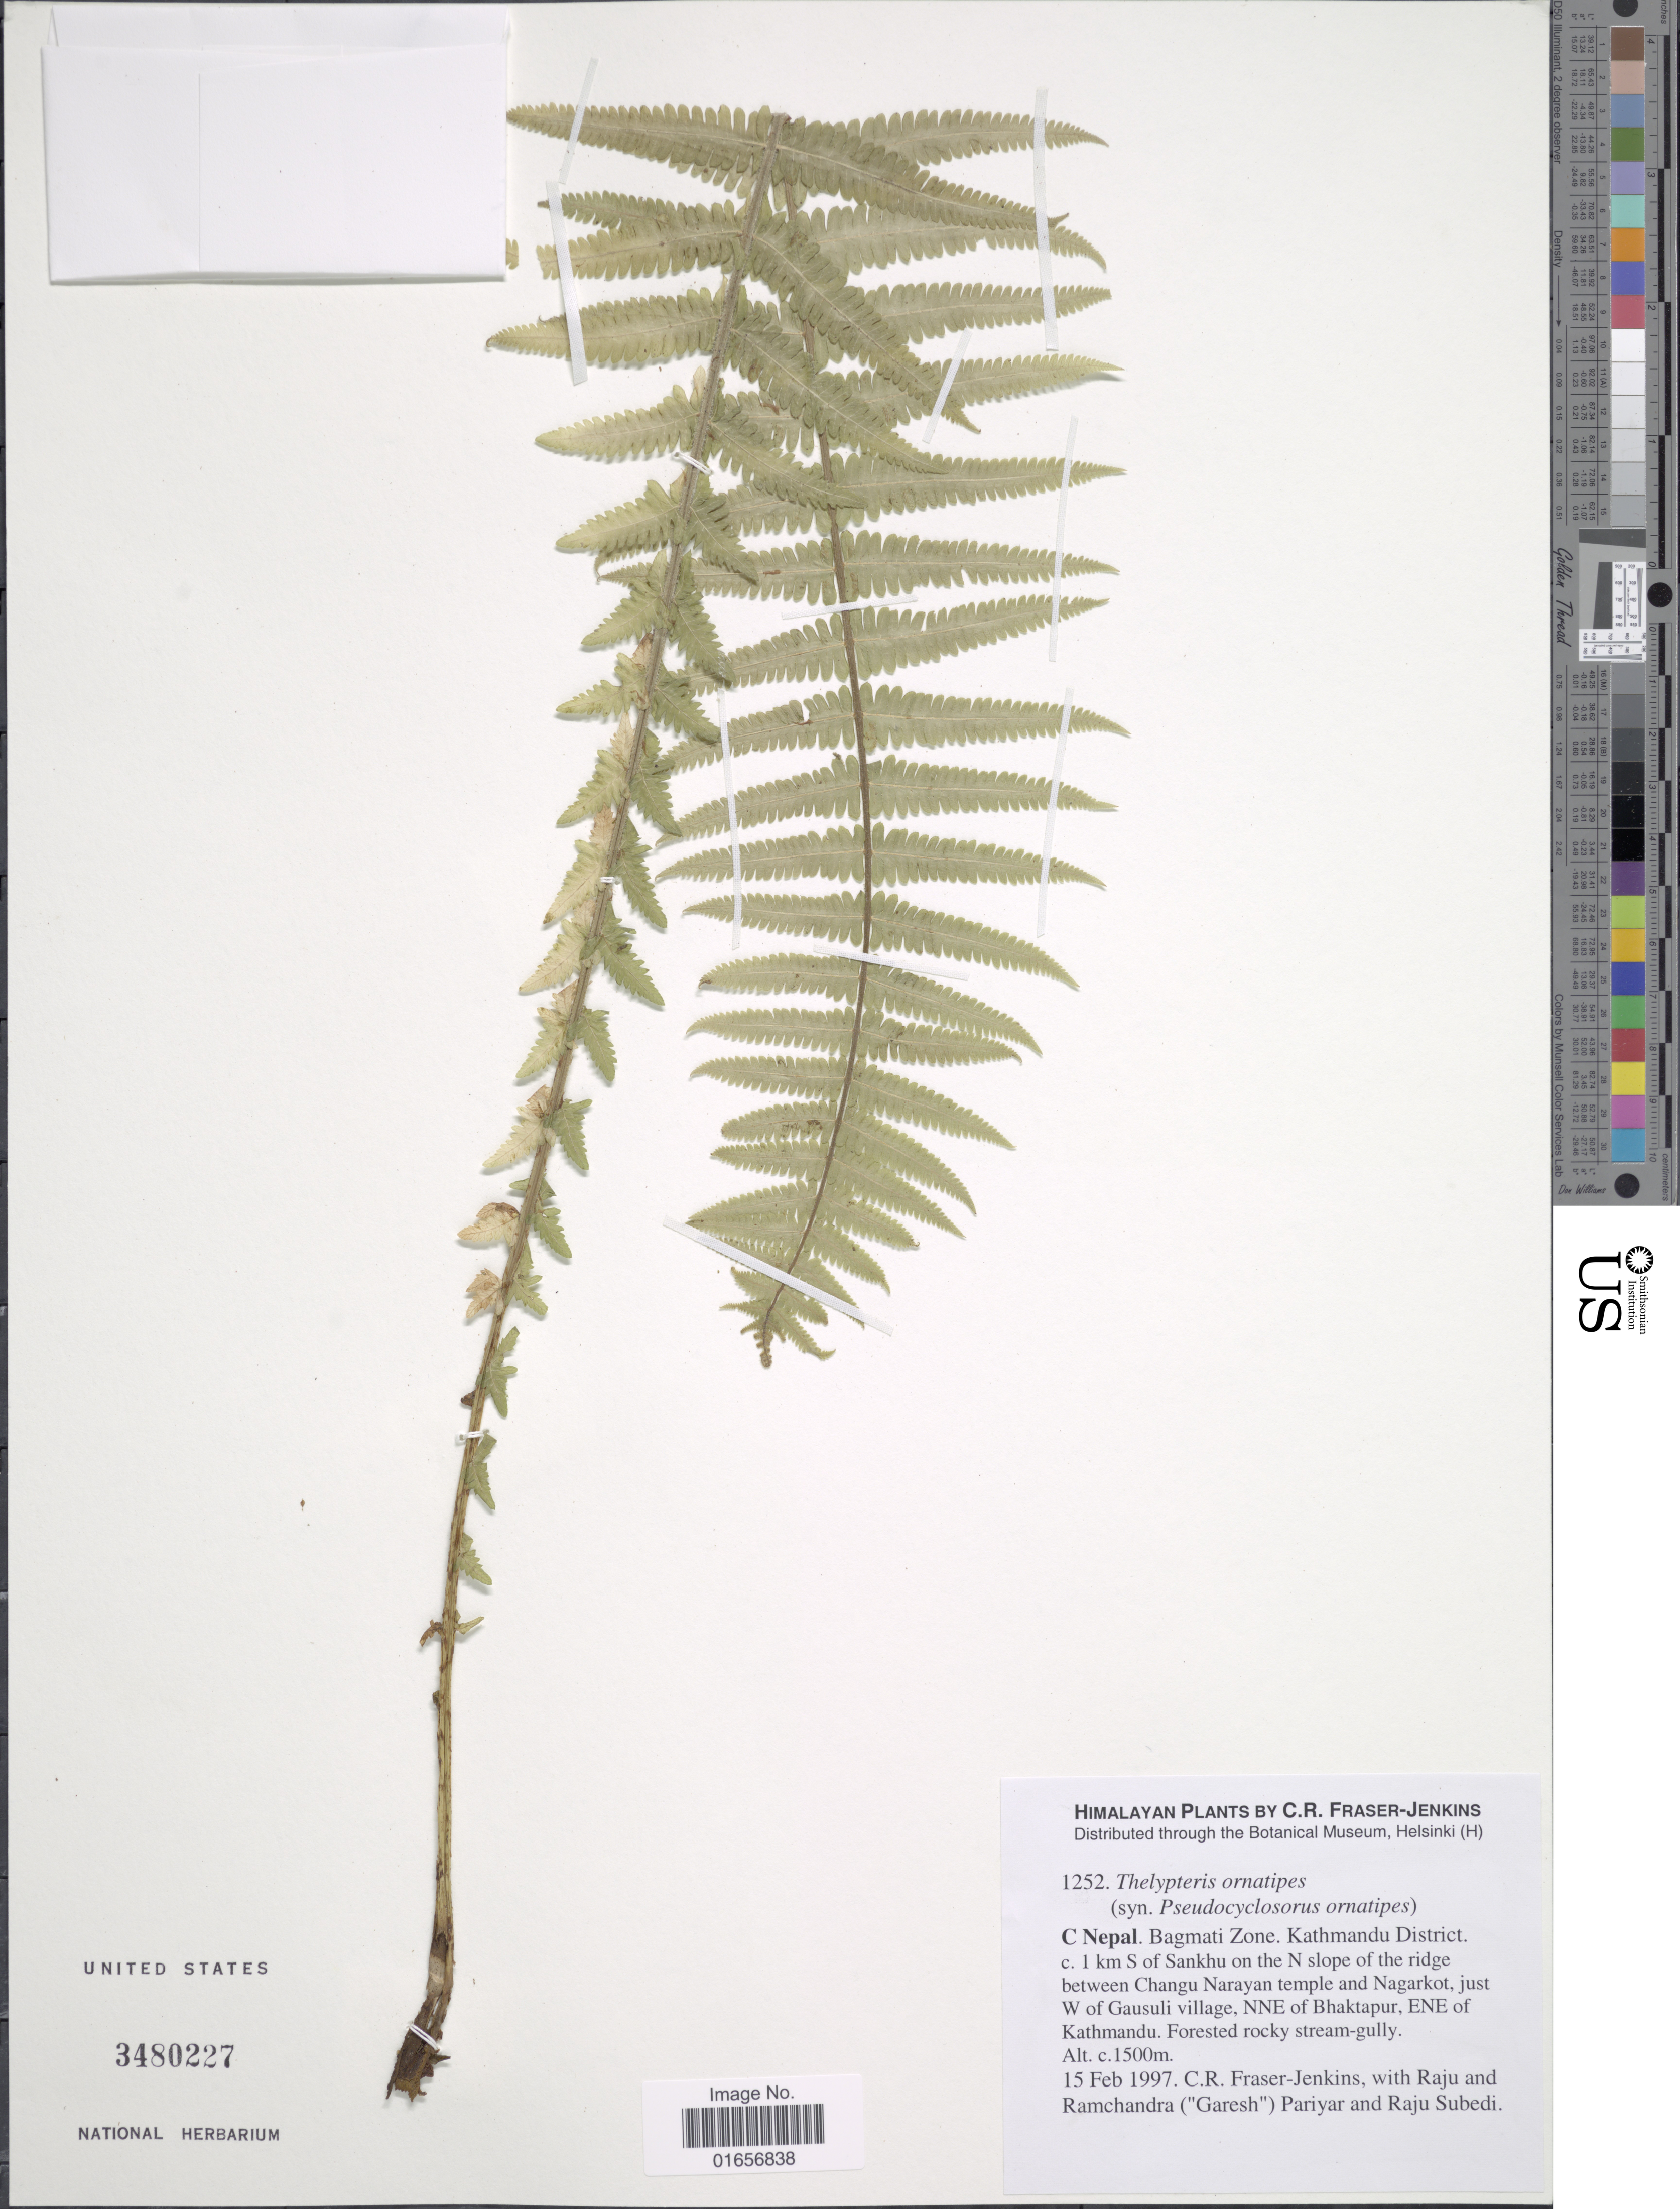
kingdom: Plantae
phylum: Tracheophyta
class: Polypodiopsida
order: Polypodiales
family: Thelypteridaceae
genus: Pseudocyclosorus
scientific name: Pseudocyclosorus ornatipes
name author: Holttum & J.W. Grimes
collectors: C. R. Fraser-Jenkins, R. Pariyar, G. Pariyar & R. Subedi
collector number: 1252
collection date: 1997-02-15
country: Nepal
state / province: Bagmati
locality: C Nepal, Kathmandu District. c. 1 km S of Sankhu on the N slope of the ridge between Changu Narayan temple and Nagarkot, just W of Gausuli village, NNE of Bhaktapur, ENE of Kathmandu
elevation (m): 1500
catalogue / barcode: US 3480227